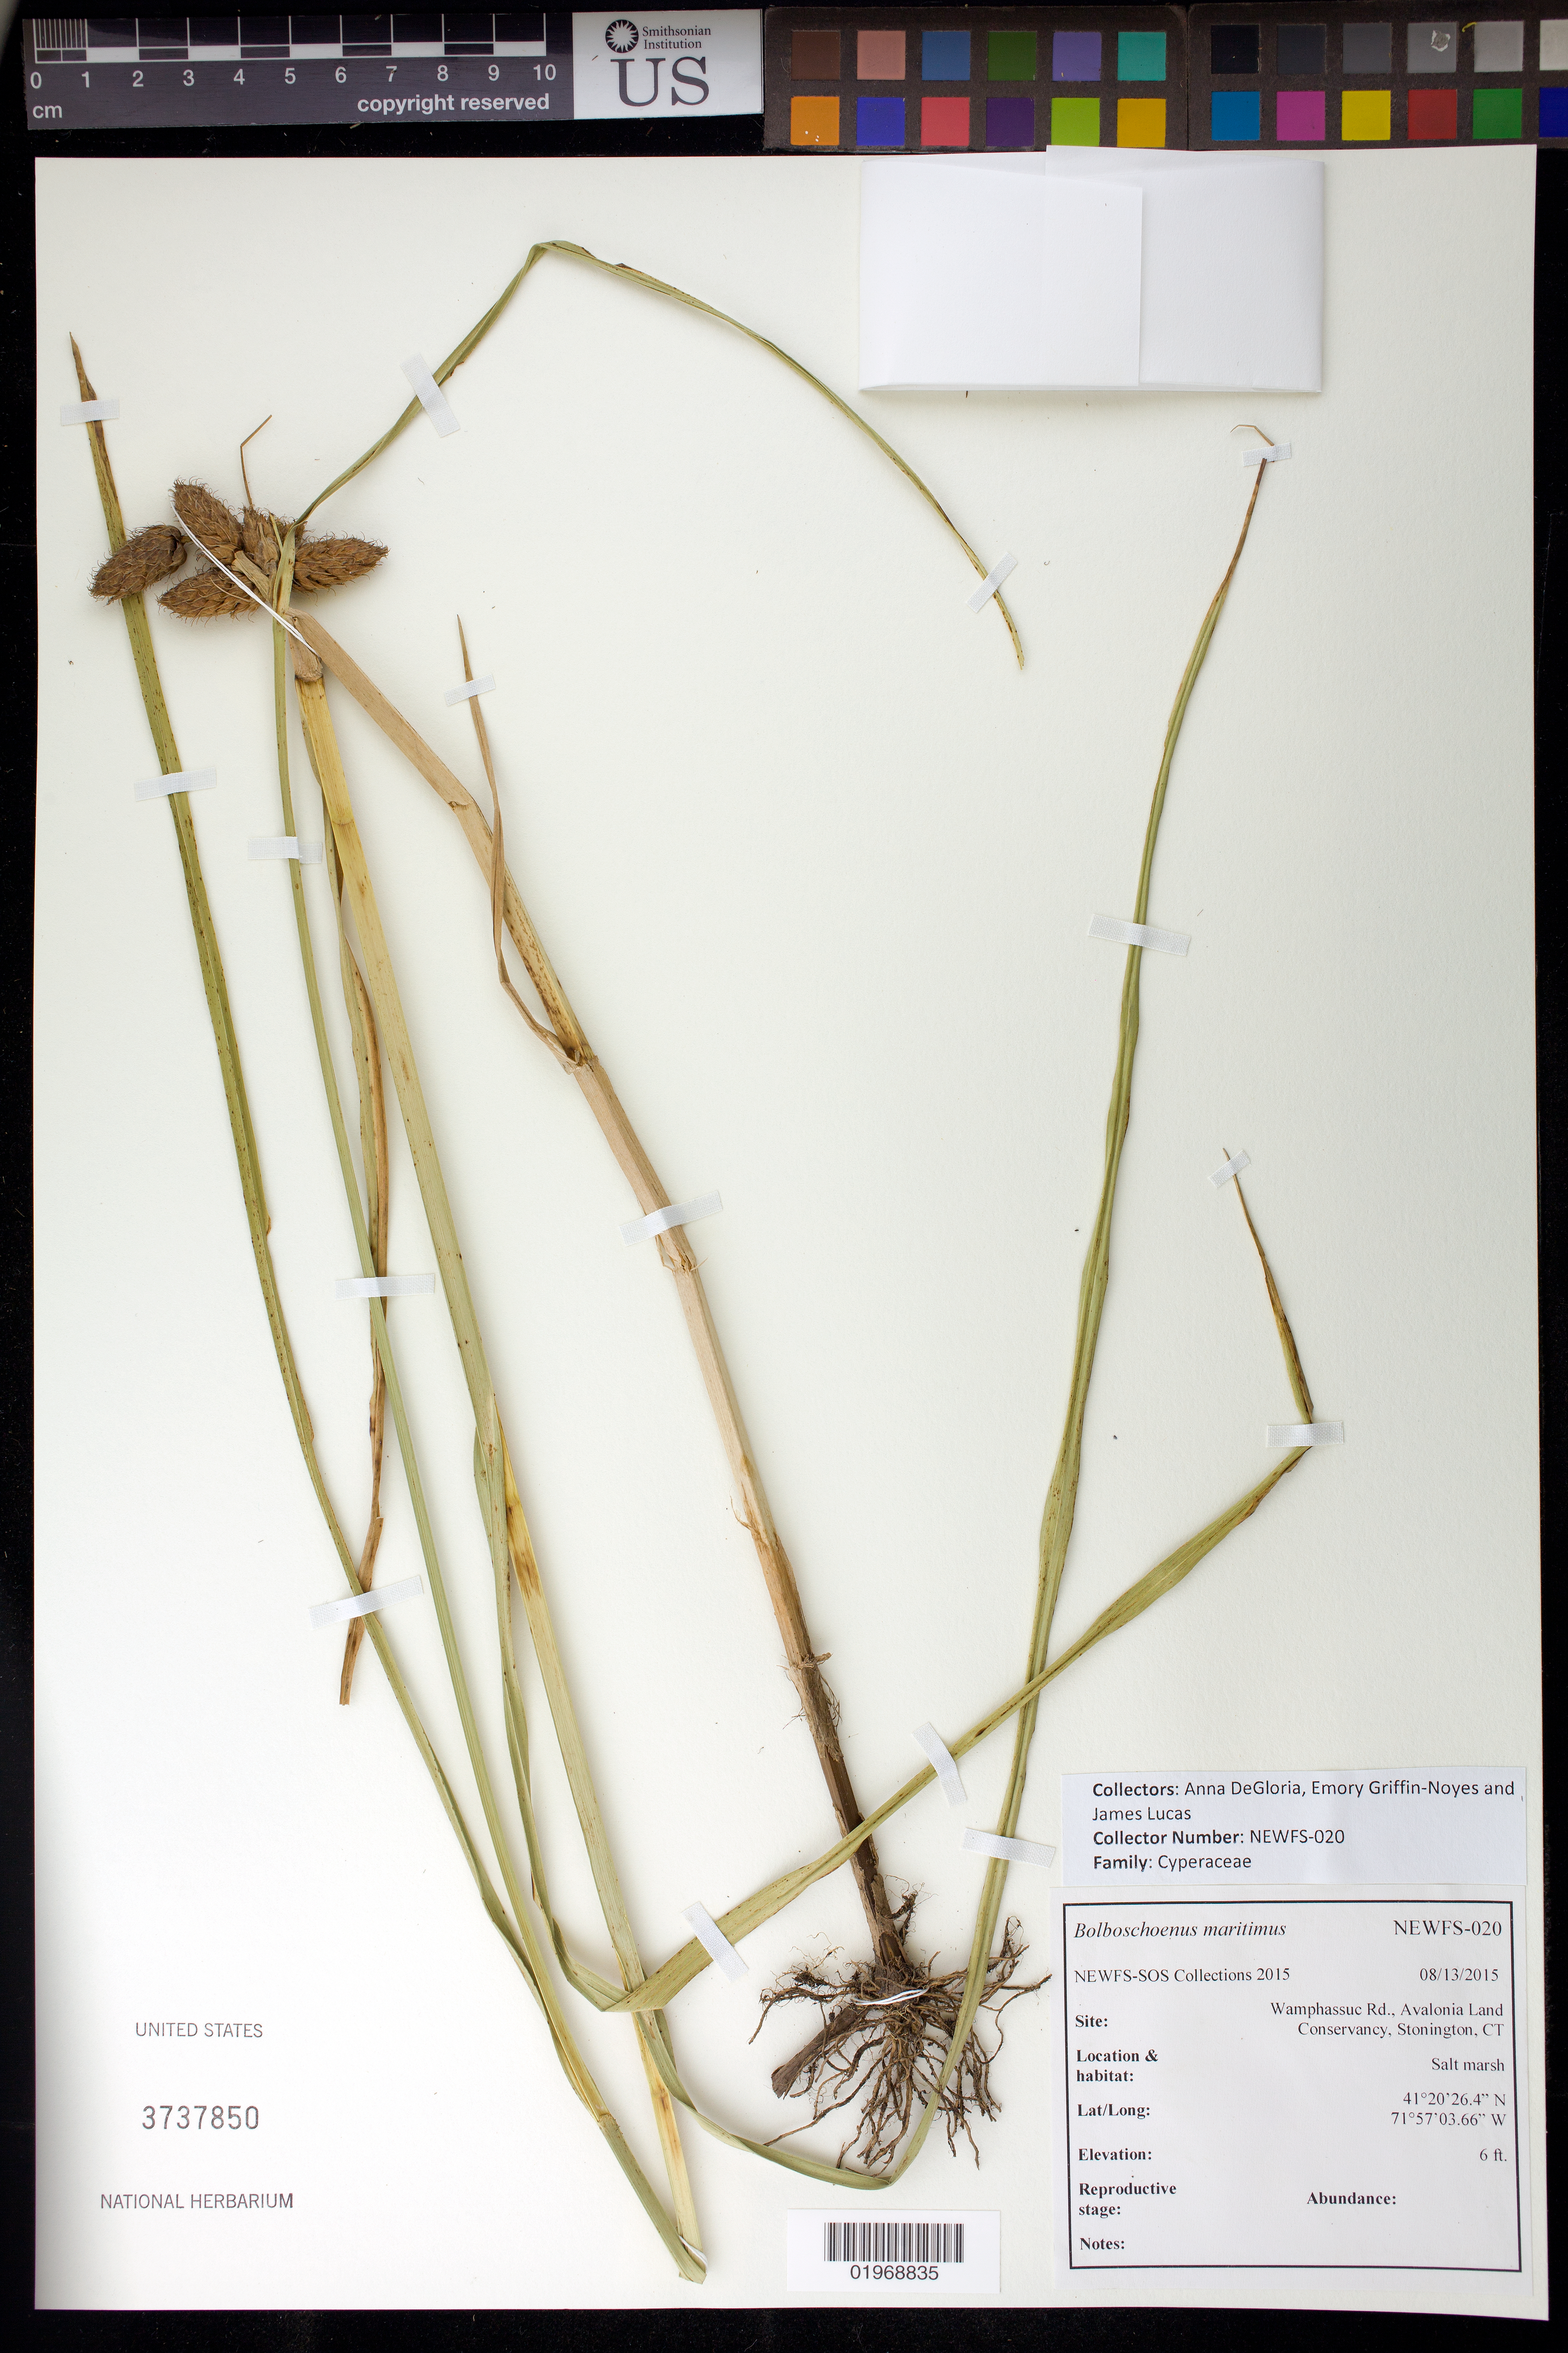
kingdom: Plantae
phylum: Tracheophyta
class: Liliopsida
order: Poales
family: Cyperaceae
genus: Bolboschoenus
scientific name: Bolboschoenus maritimus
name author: (L.) Palla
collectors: A. DeGloria, E. Griffin-Noyes & J. Lucas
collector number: NEWFS-020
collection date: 2015-08-13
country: United States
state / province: Connecticut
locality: Wamphassuc Rd., Avalonia Land Conservancy, Stonington.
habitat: Salt marsh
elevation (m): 2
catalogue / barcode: US 3737850